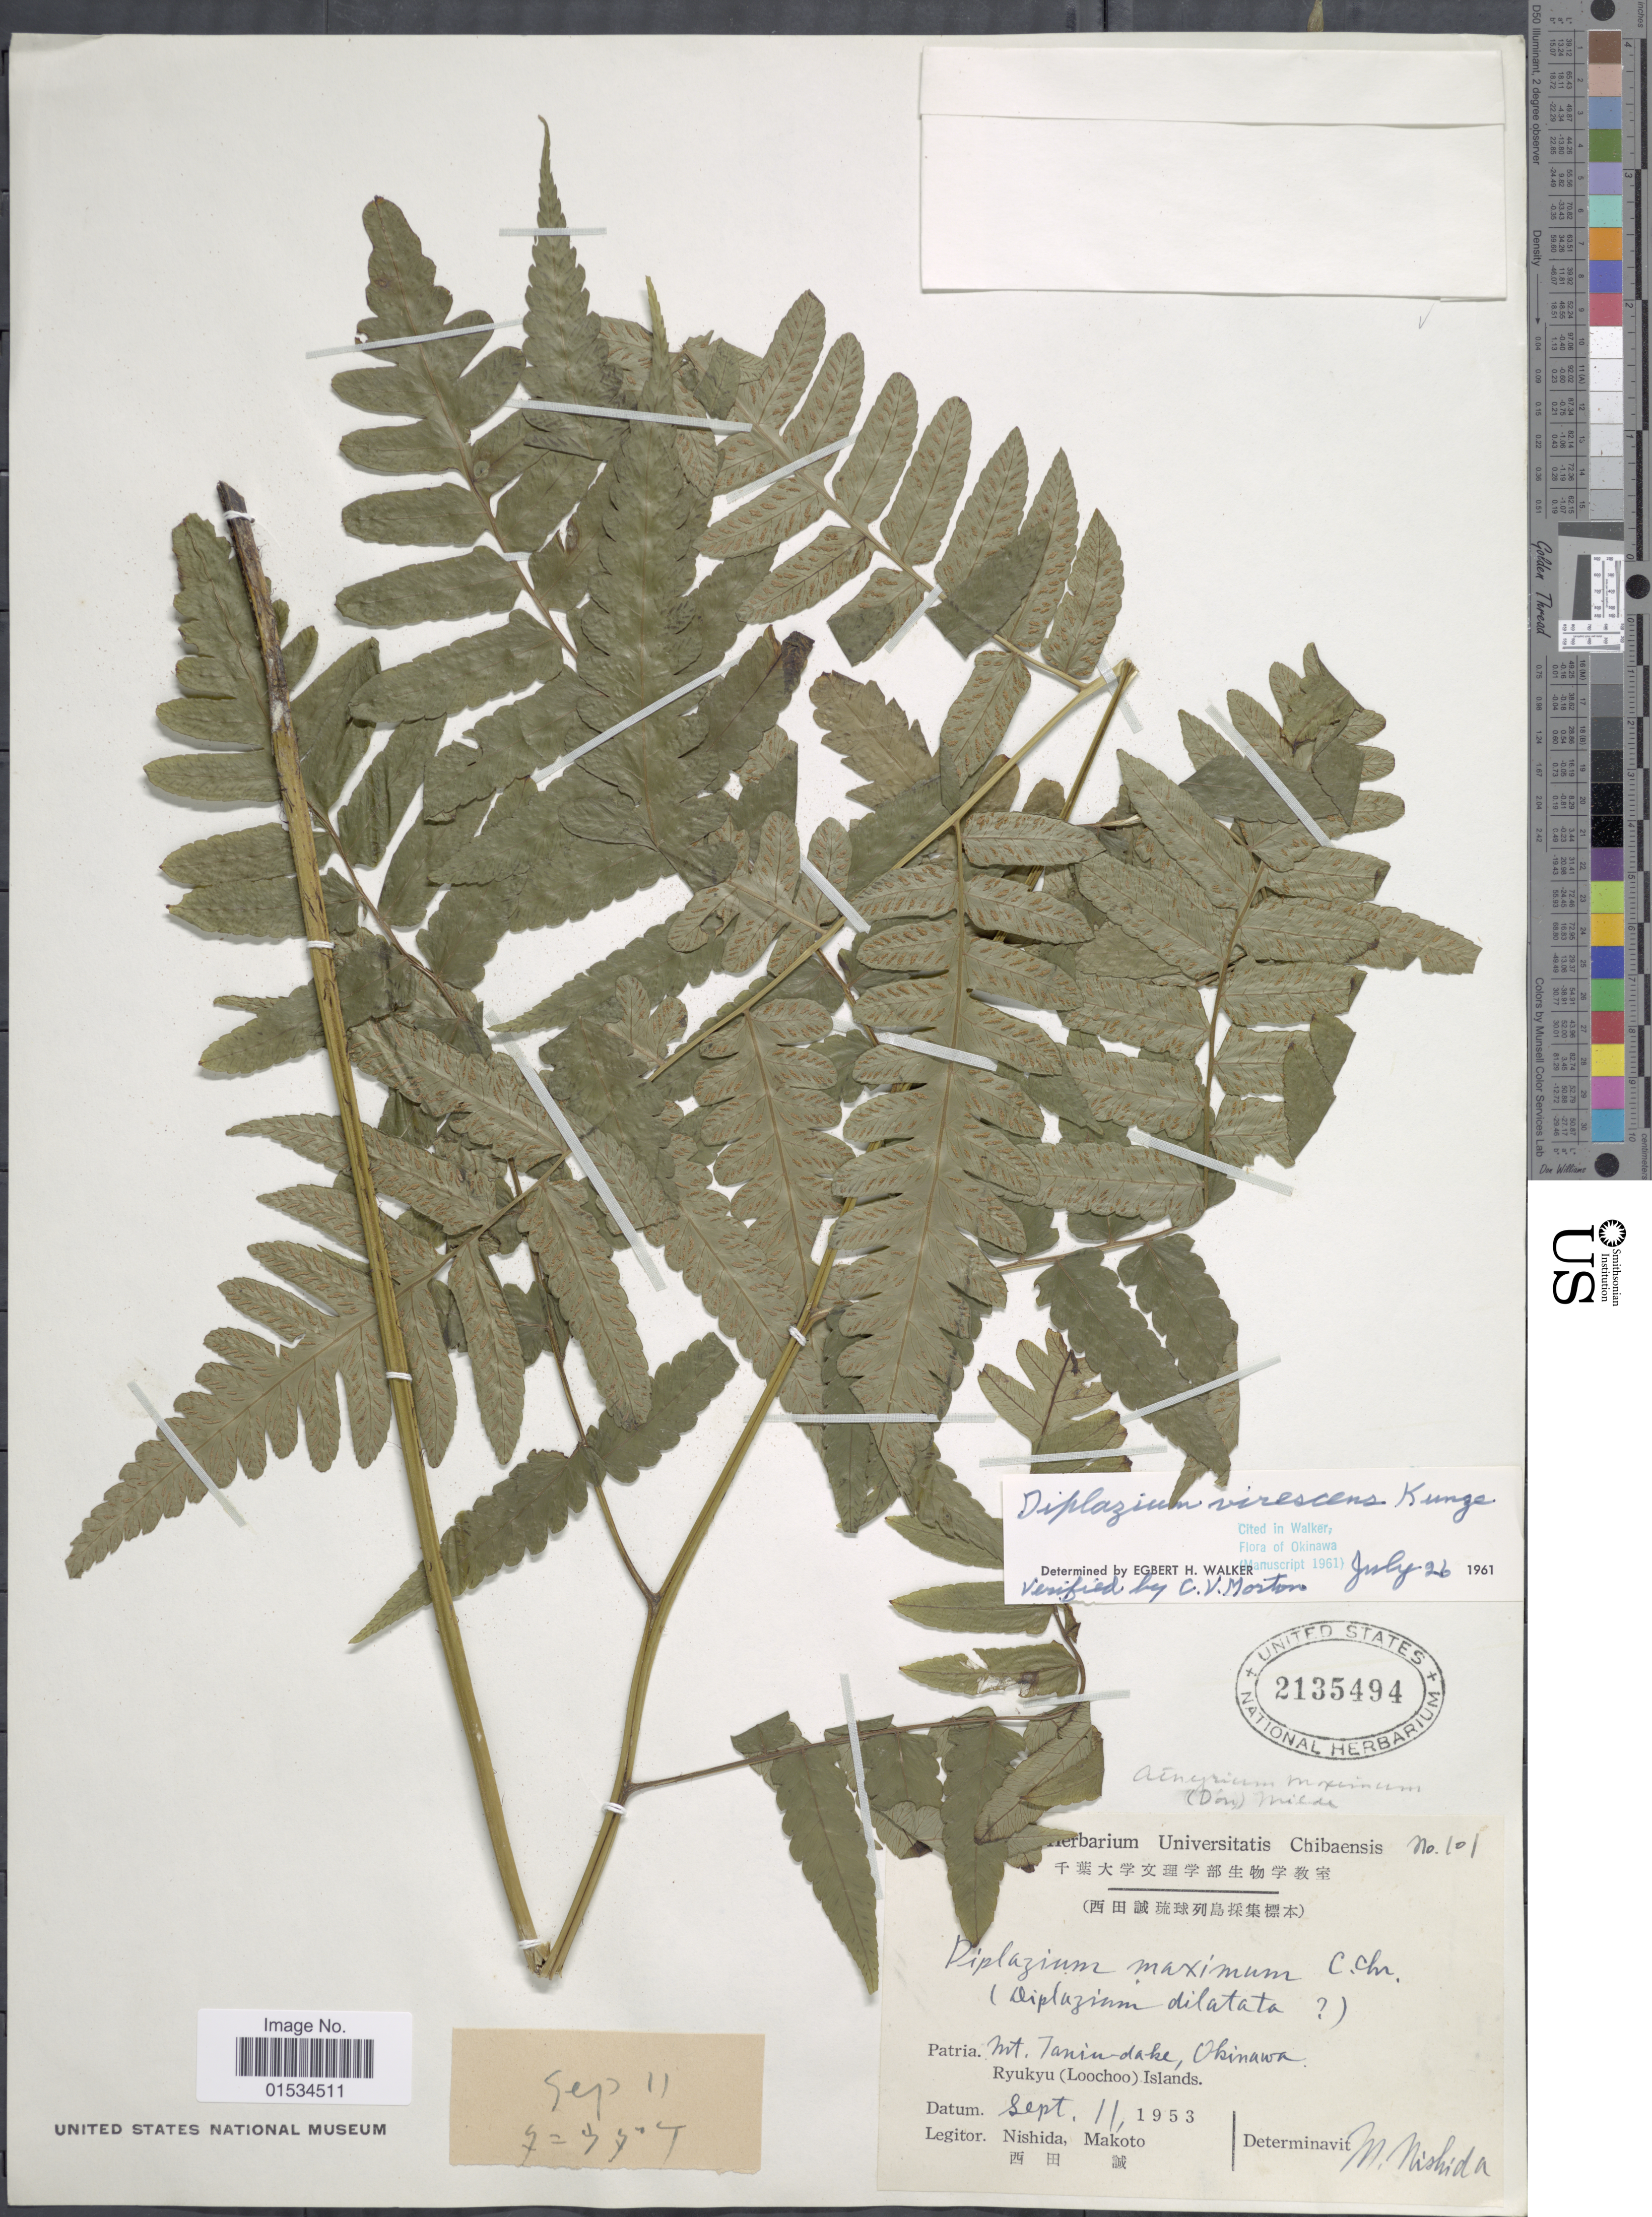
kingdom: Plantae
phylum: Tracheophyta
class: Polypodiopsida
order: Polypodiales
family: Athyriaceae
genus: Diplazium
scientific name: Diplazium virescens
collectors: M. Nishida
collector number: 101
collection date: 1953-09-11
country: Japan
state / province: Okinawa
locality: Mt. Tanin-dake, Ryukyu (Loochoo) Islands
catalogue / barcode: US 2135494